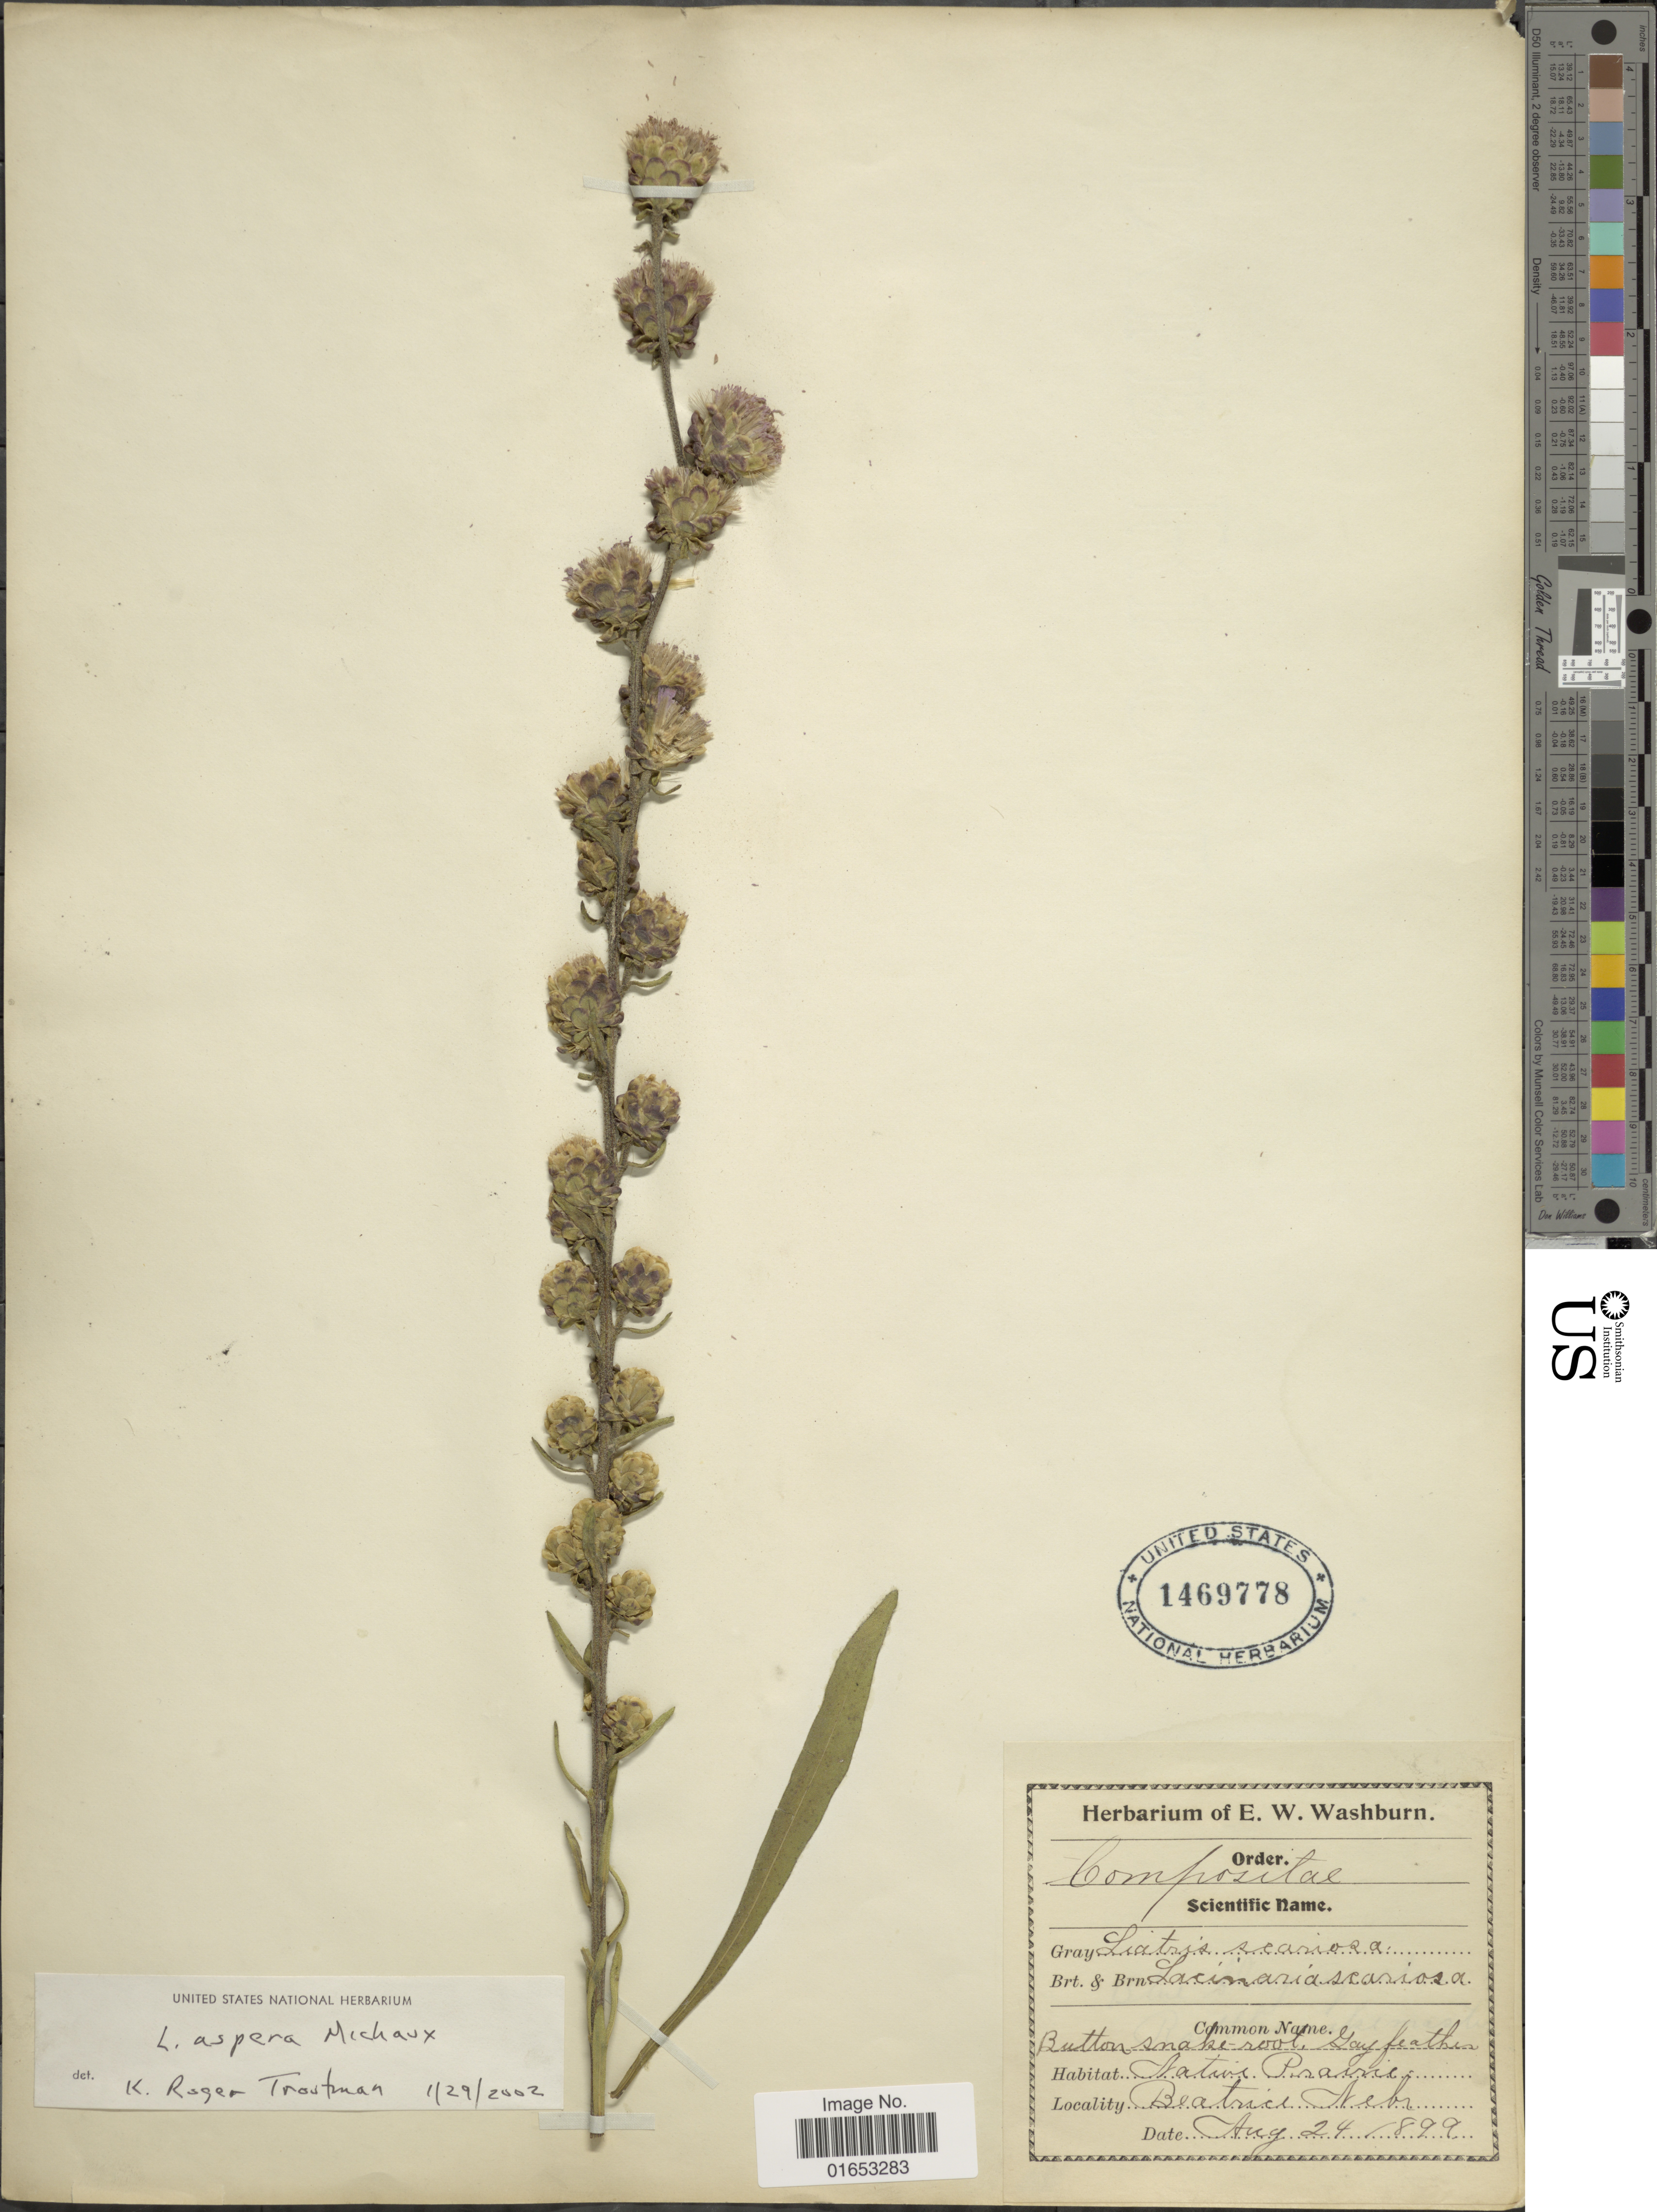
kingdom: Plantae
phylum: Tracheophyta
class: Magnoliopsida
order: Asterales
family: Asteraceae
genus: Liatris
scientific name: Liatris aspera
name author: Michx.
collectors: ex herb. E. W. Washburn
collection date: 1899-08-24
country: United States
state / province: Nebraska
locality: Beatrice, Native Prairie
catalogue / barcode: US 1469778